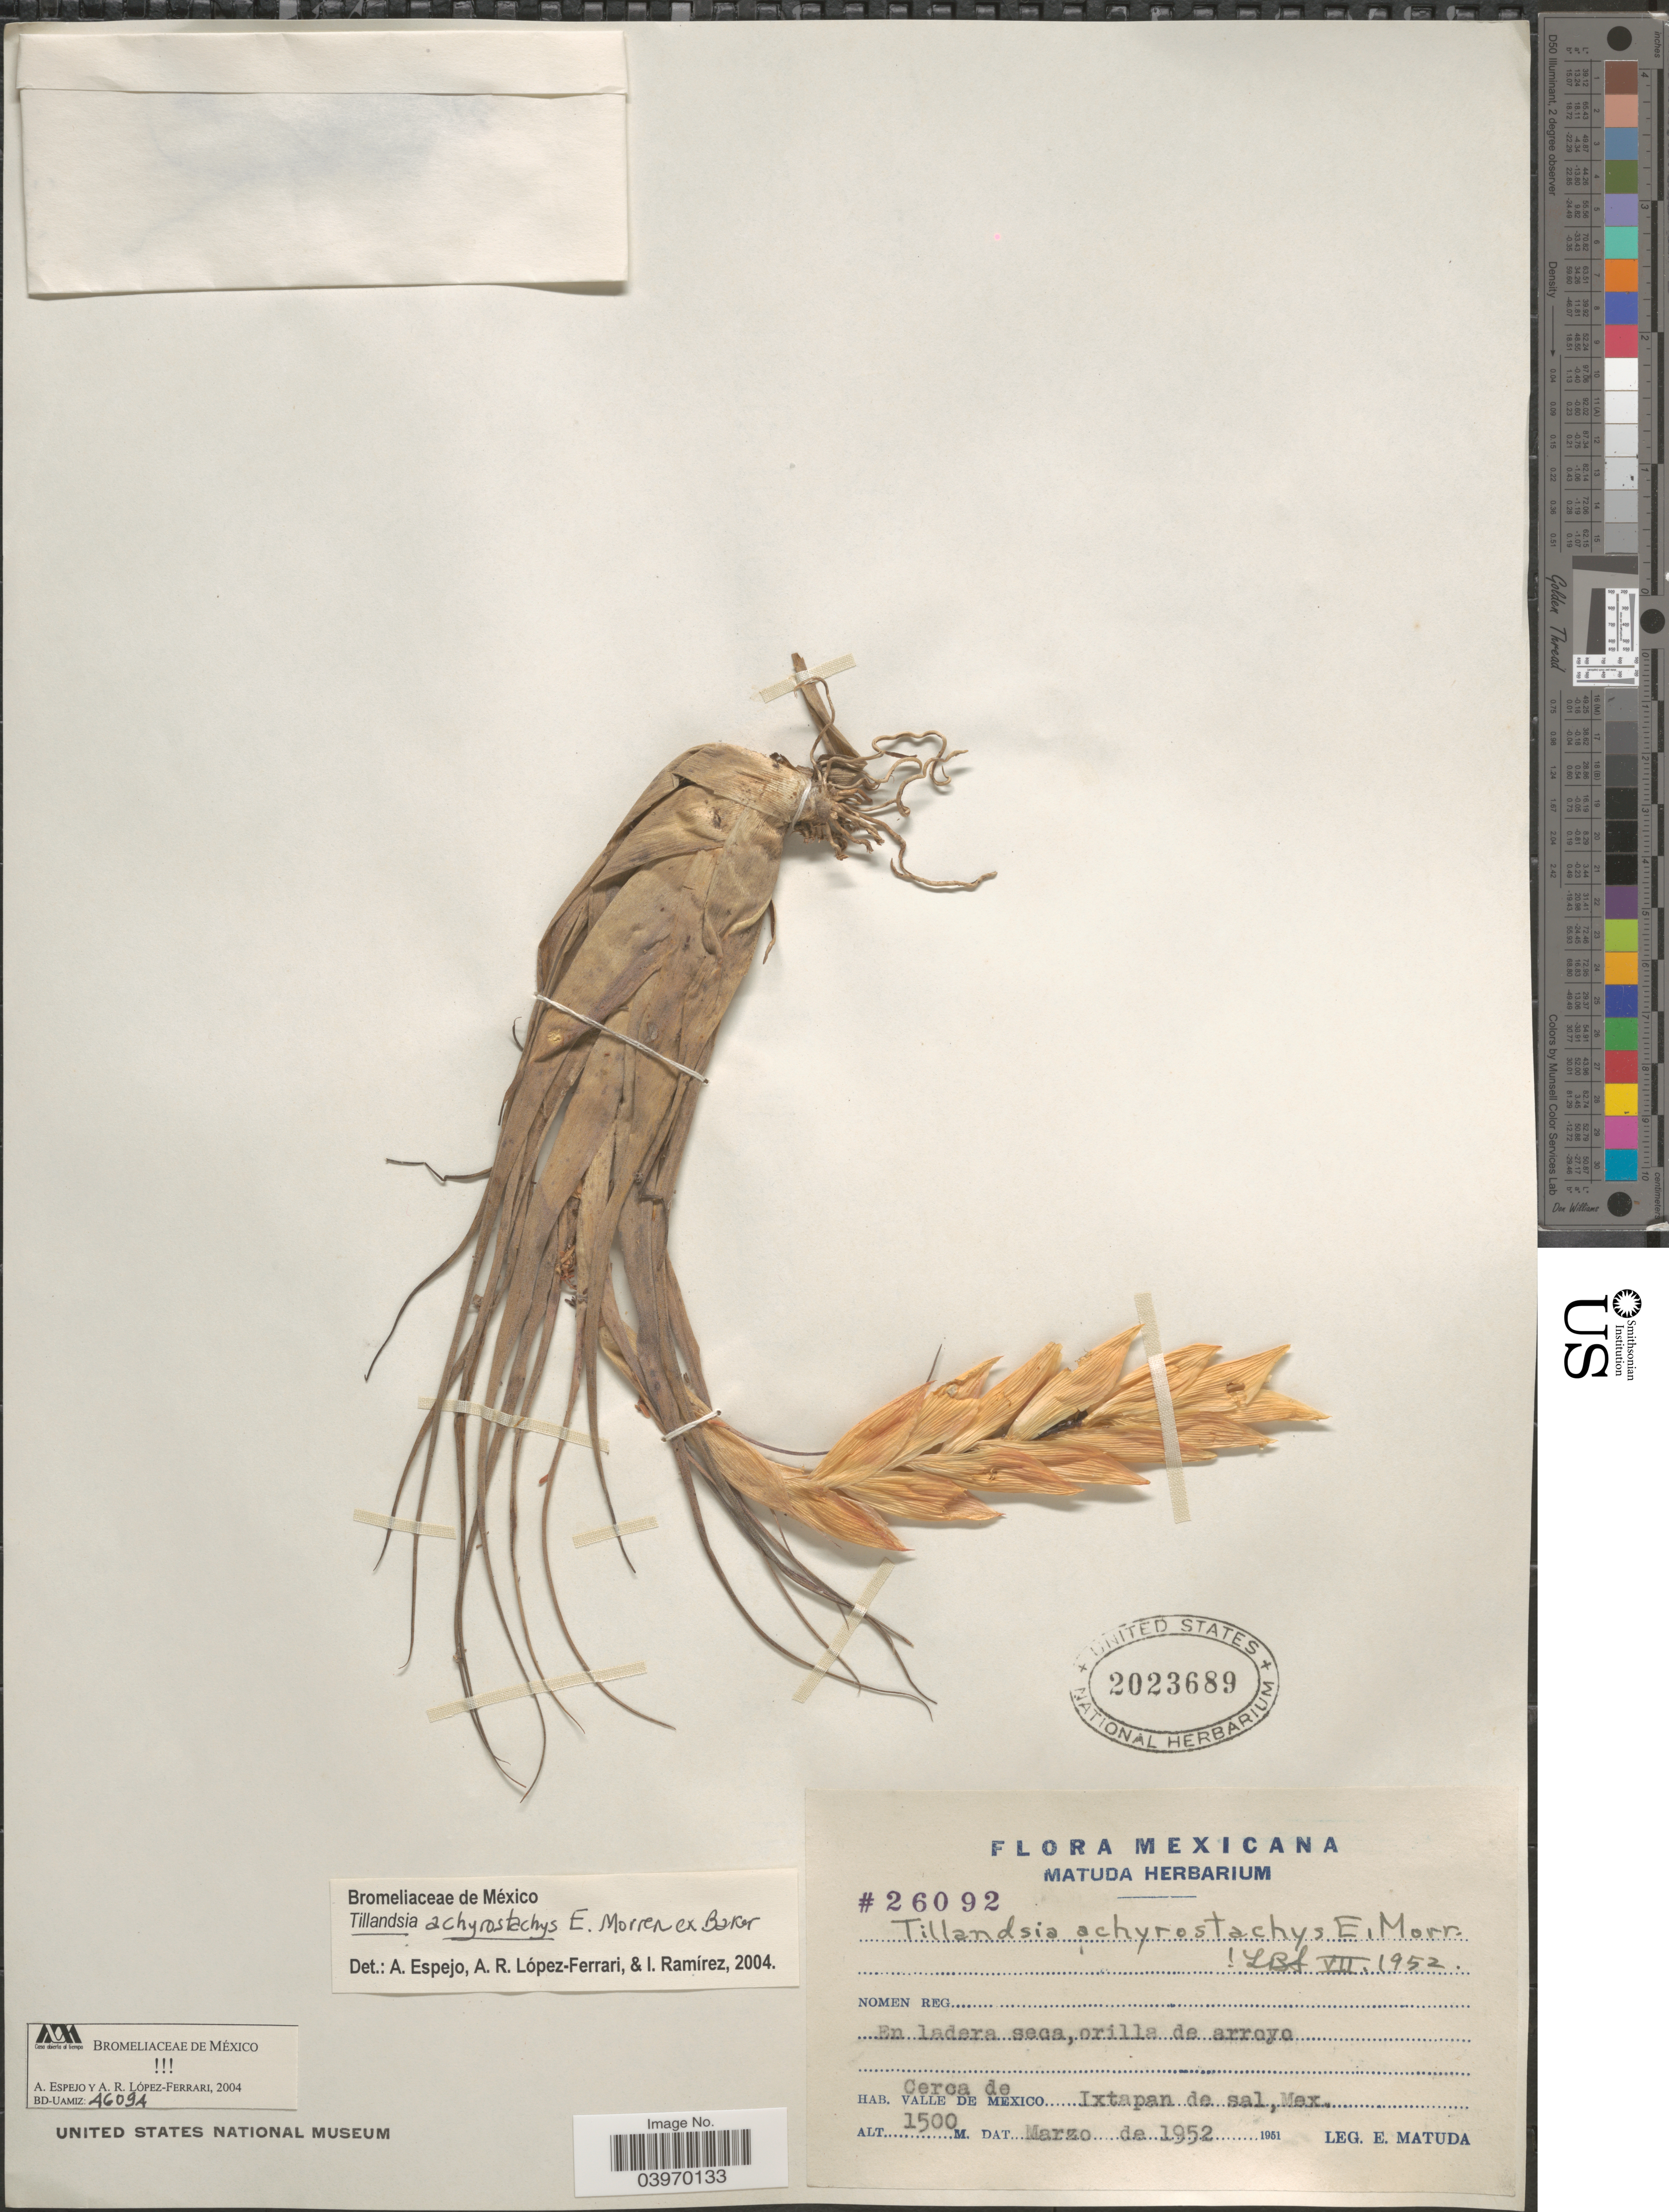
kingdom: Plantae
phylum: Tracheophyta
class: Liliopsida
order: Poales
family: Bromeliaceae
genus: Tillandsia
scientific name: Tillandsia achyrostachys var. achyrostachys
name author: É. Morren ex Baker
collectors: E. Matuda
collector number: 26092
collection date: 1952-03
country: Mexico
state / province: México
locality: Cerca de Valle de Mexico. Ixtapan de sal.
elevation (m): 1500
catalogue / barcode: US 2023689